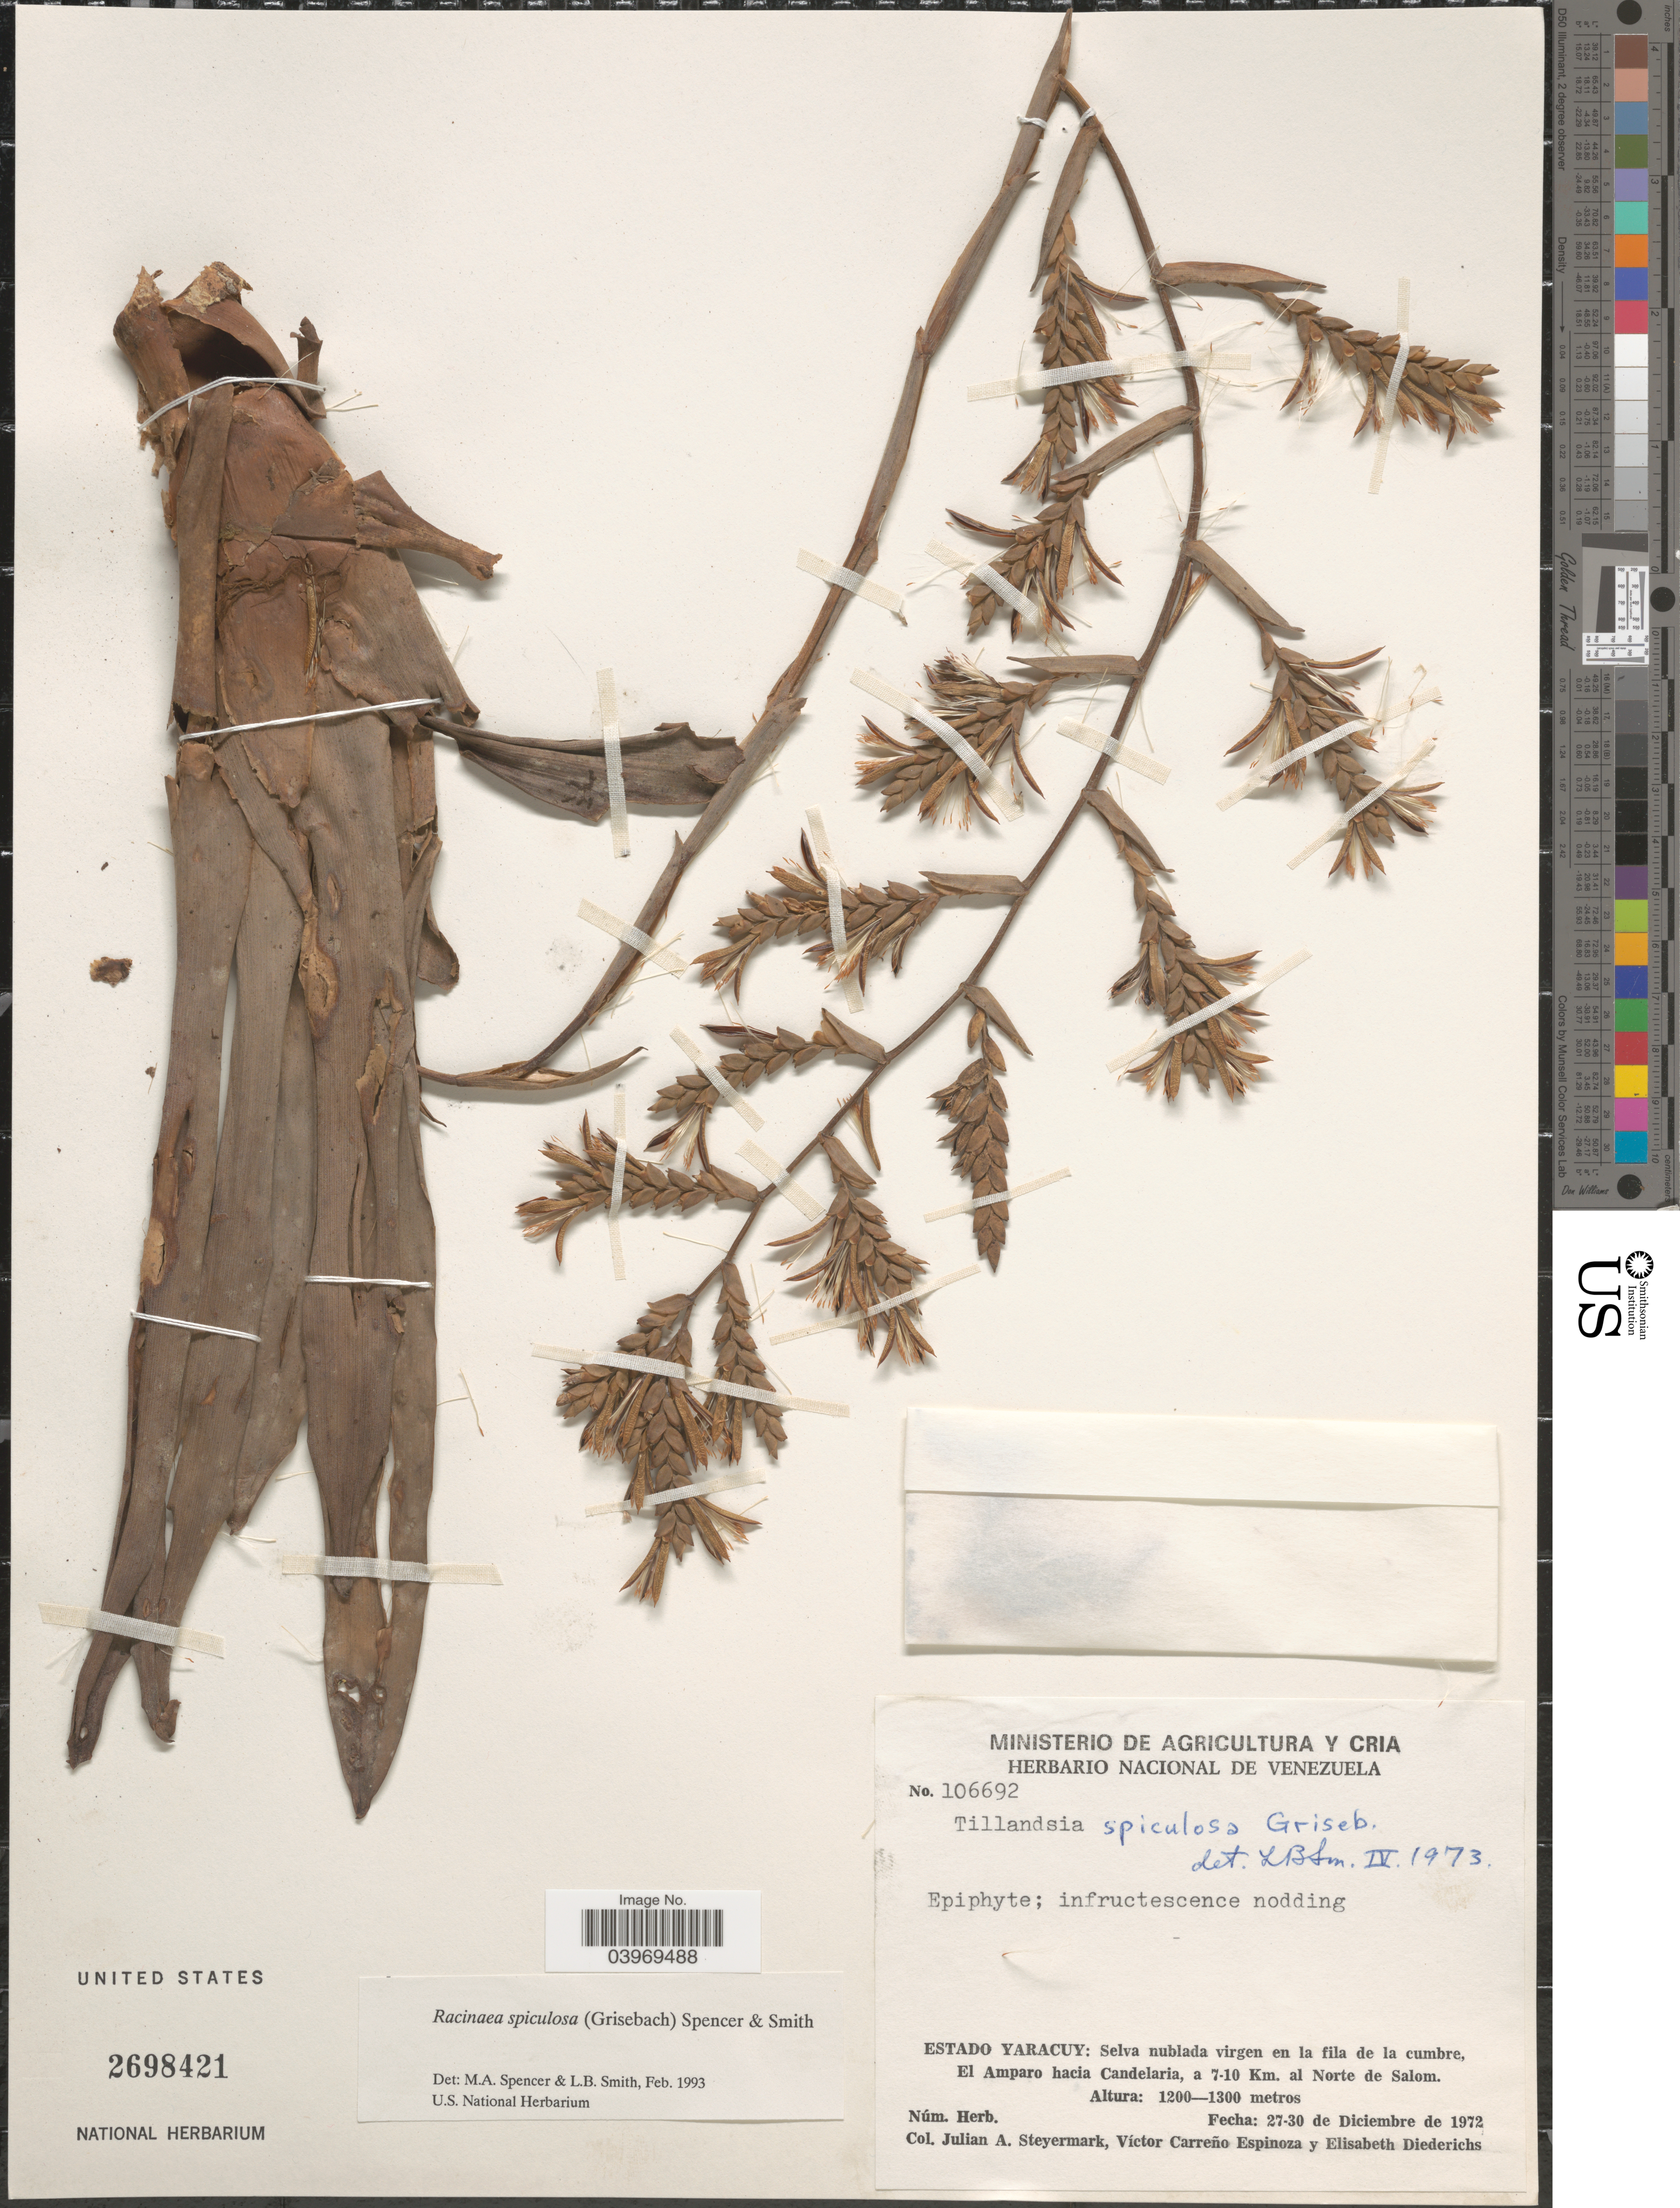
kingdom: Plantae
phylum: Tracheophyta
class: Liliopsida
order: Poales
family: Bromeliaceae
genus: Racinaea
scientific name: Racinaea spiculosa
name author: (Griseb.) M.A. Spencer & L.B. Sm.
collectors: J. Steyermark & V. Carreño E.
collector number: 106692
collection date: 1972-12-27/1972-12-30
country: Venezuela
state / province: Yaracuy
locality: Selva nublada virgen en la fila de la cumbre, El Amparo hacia Candelaria, a 7-10 Km. al Norte de Salom.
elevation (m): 1200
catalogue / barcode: US 2698421